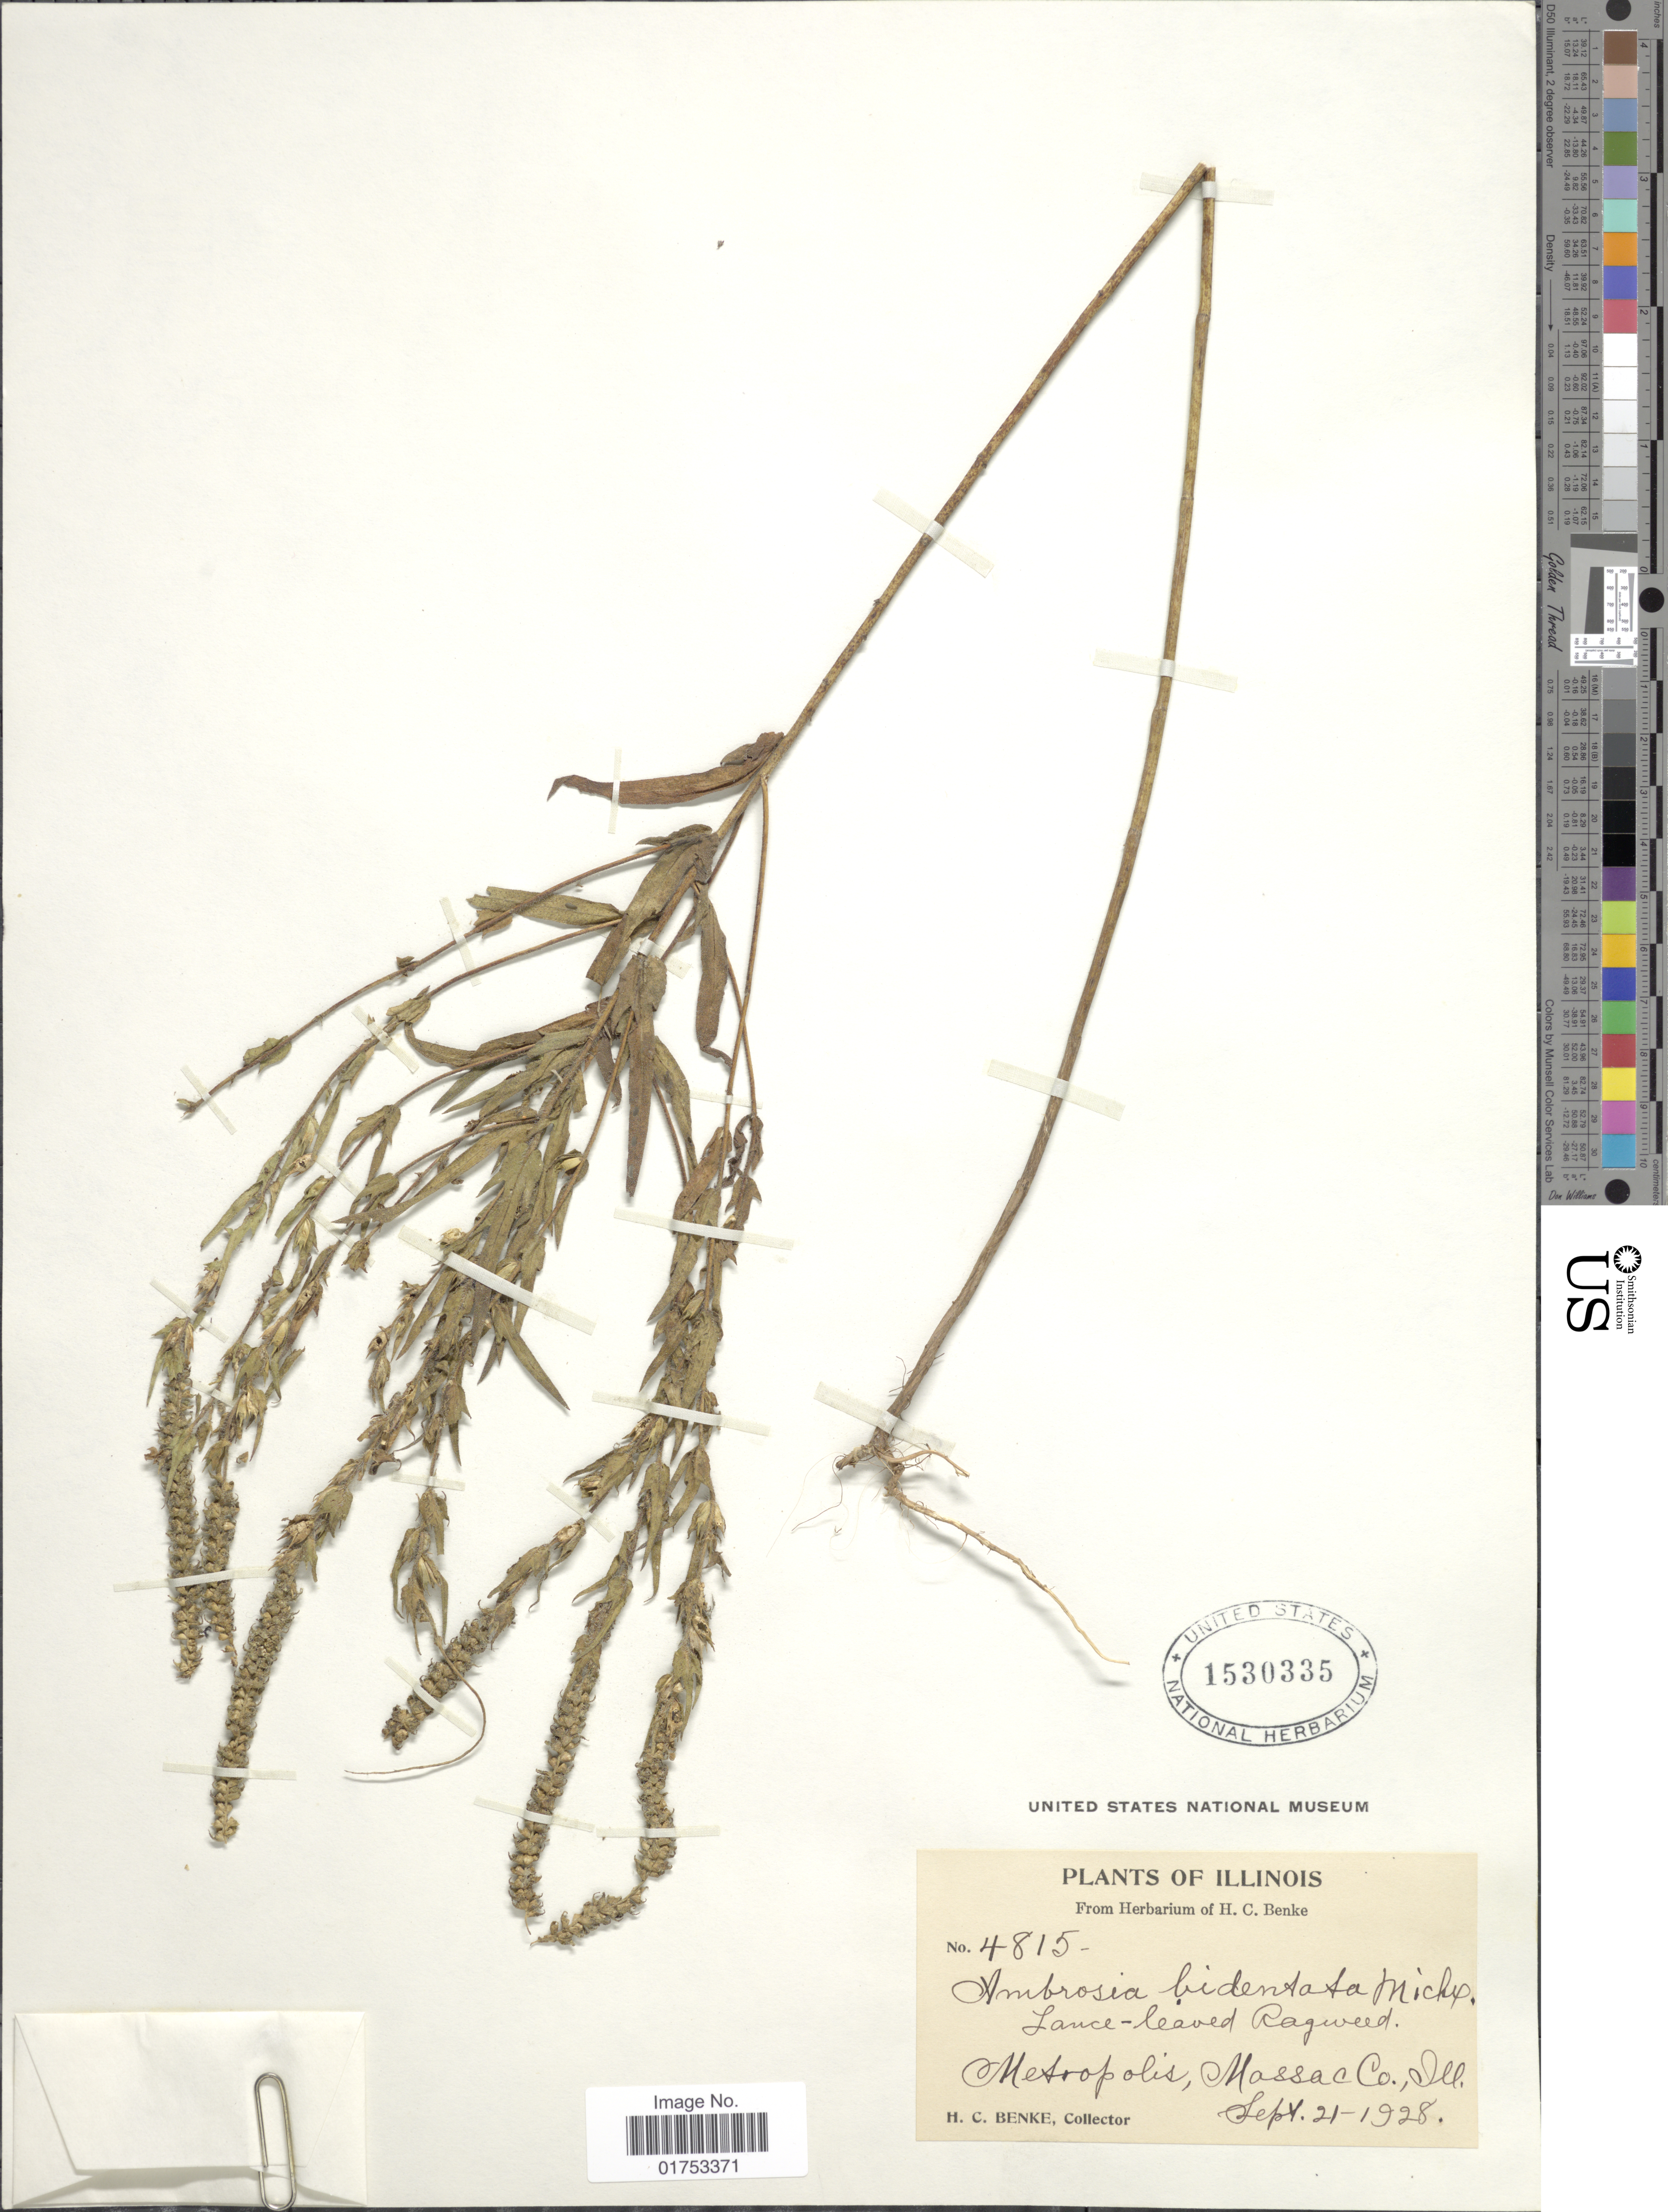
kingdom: Plantae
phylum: Tracheophyta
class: Magnoliopsida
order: Asterales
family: Asteraceae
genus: Ambrosia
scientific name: Ambrosia bidentata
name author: Michx.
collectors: H. Benke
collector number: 4815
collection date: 1928-09-21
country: United States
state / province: Illinois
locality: Metropolis, Massac Co., Ill.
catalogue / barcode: US 1530335